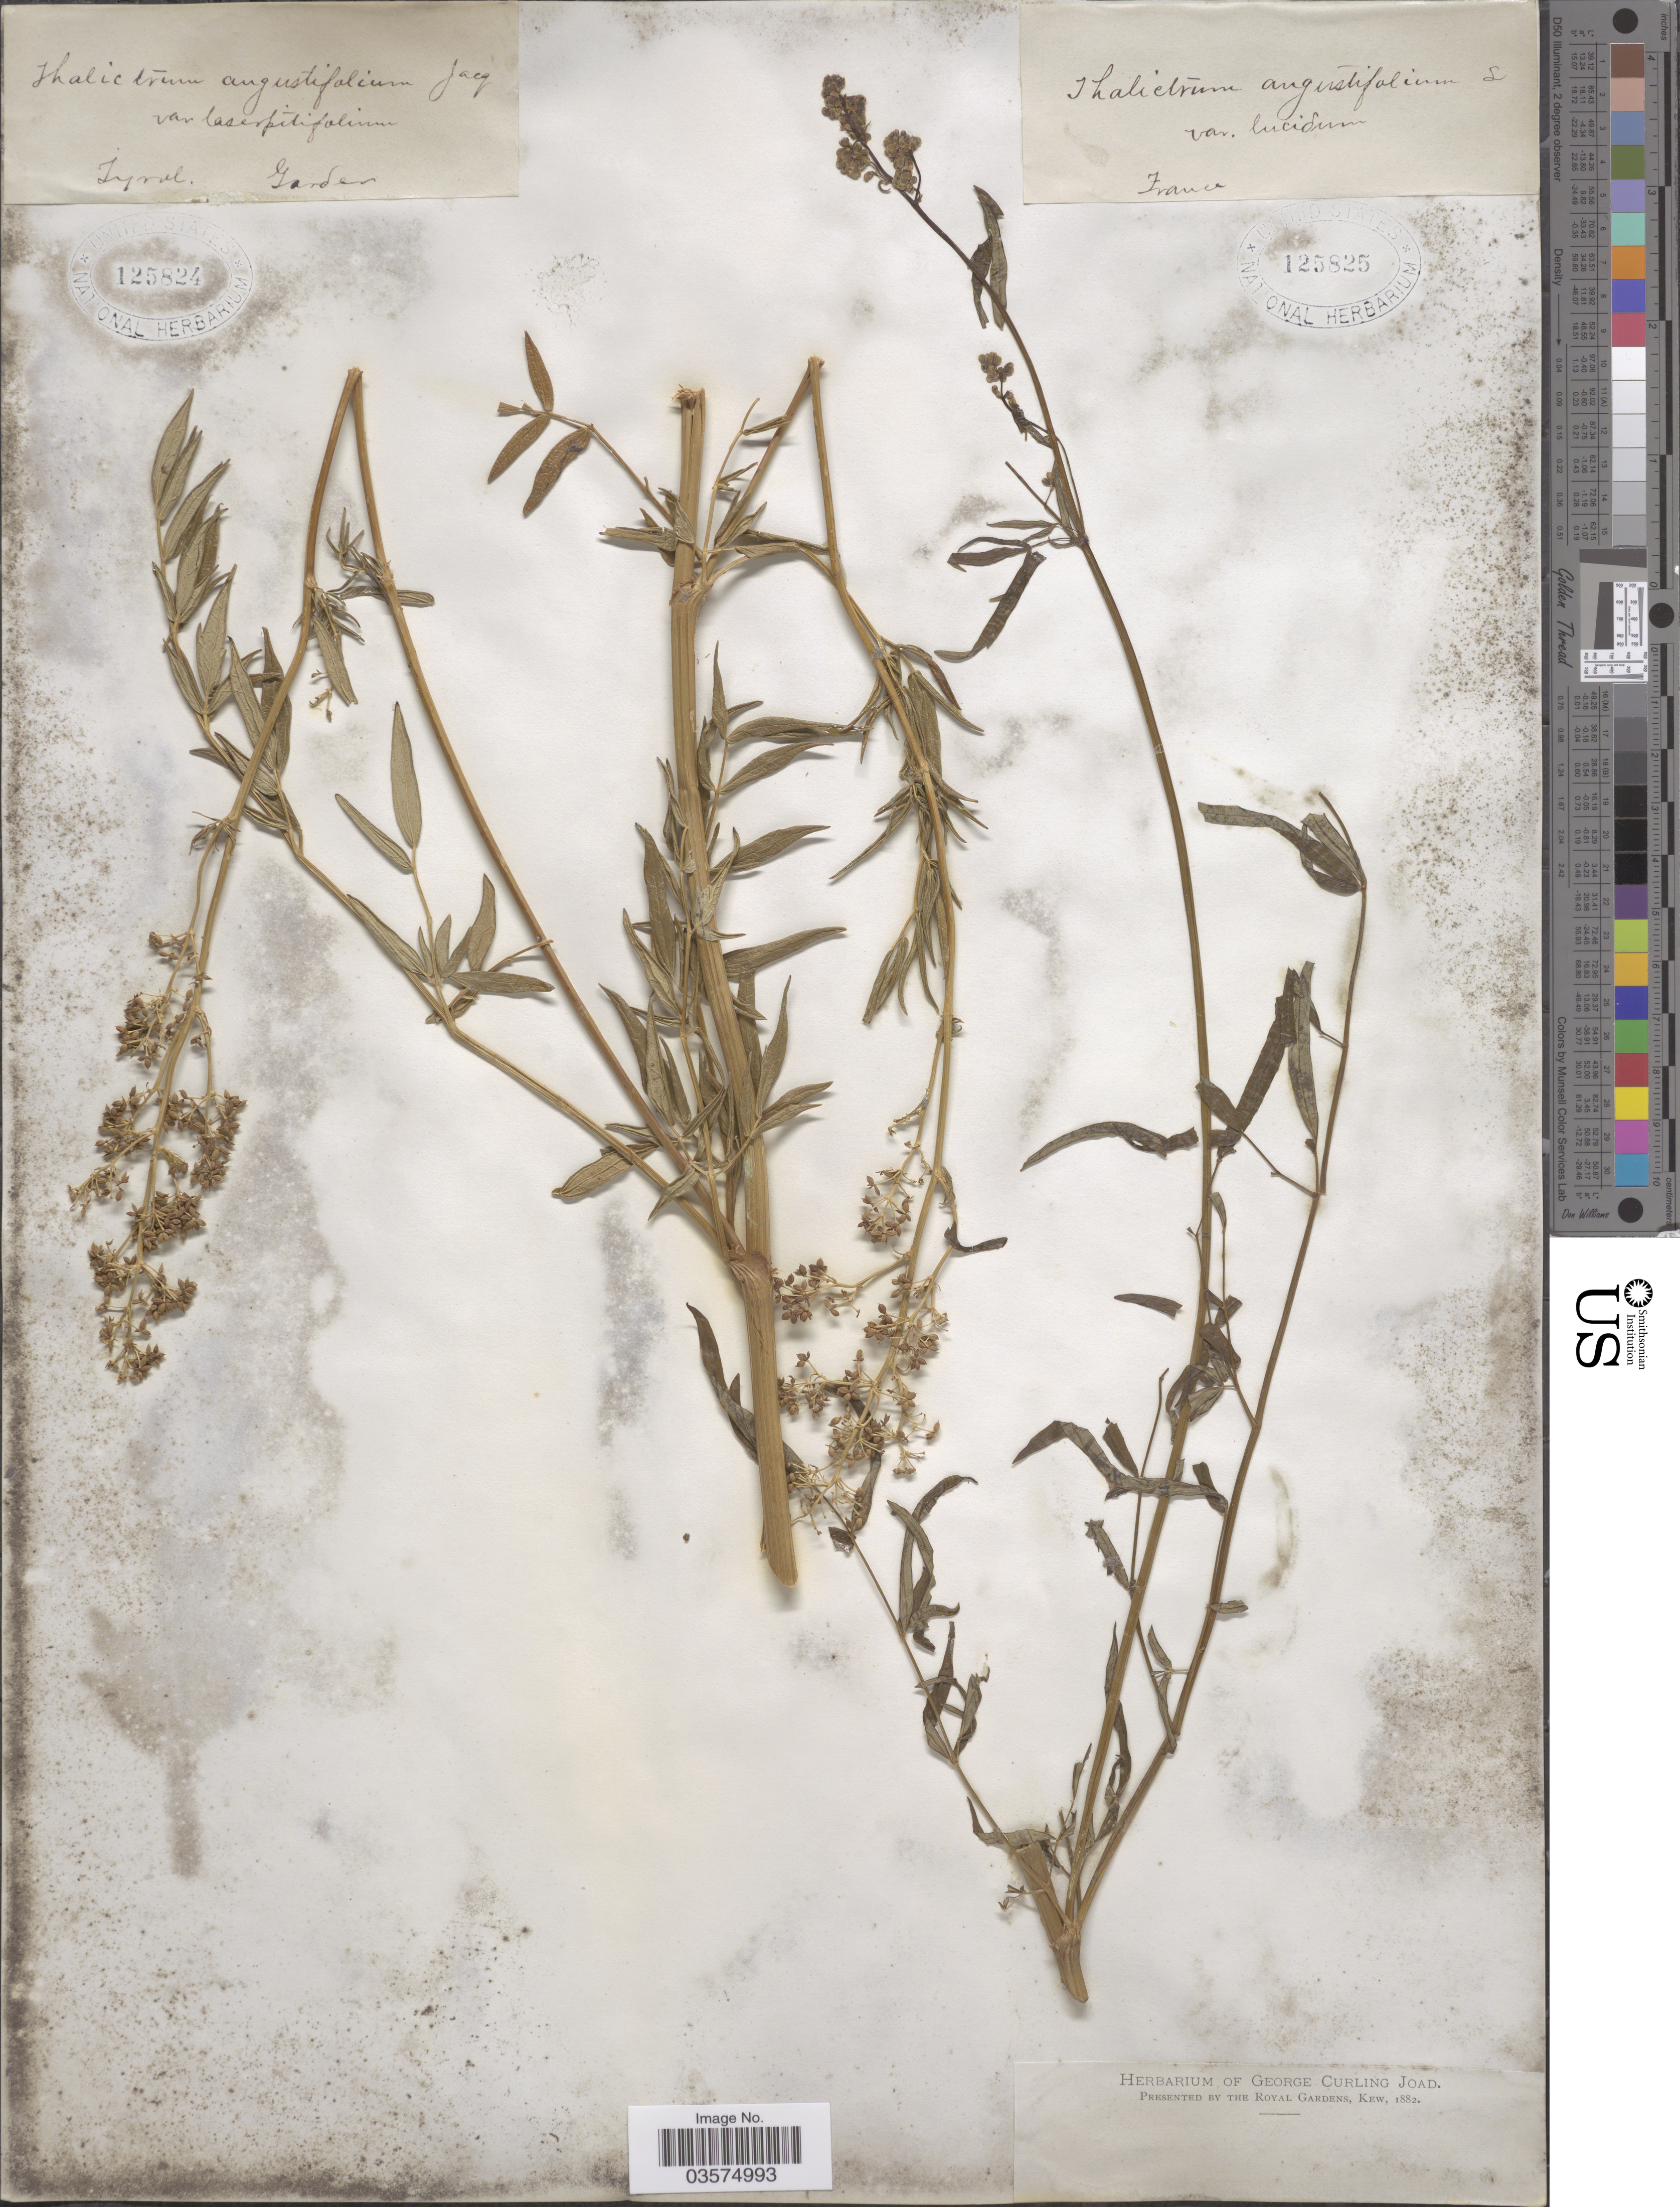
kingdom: Plantae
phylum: Tracheophyta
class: Magnoliopsida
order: Ranunculales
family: Ranunculaceae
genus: Thalictrum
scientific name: Thalictrum angustifolium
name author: L.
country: France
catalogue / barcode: US 125825-2